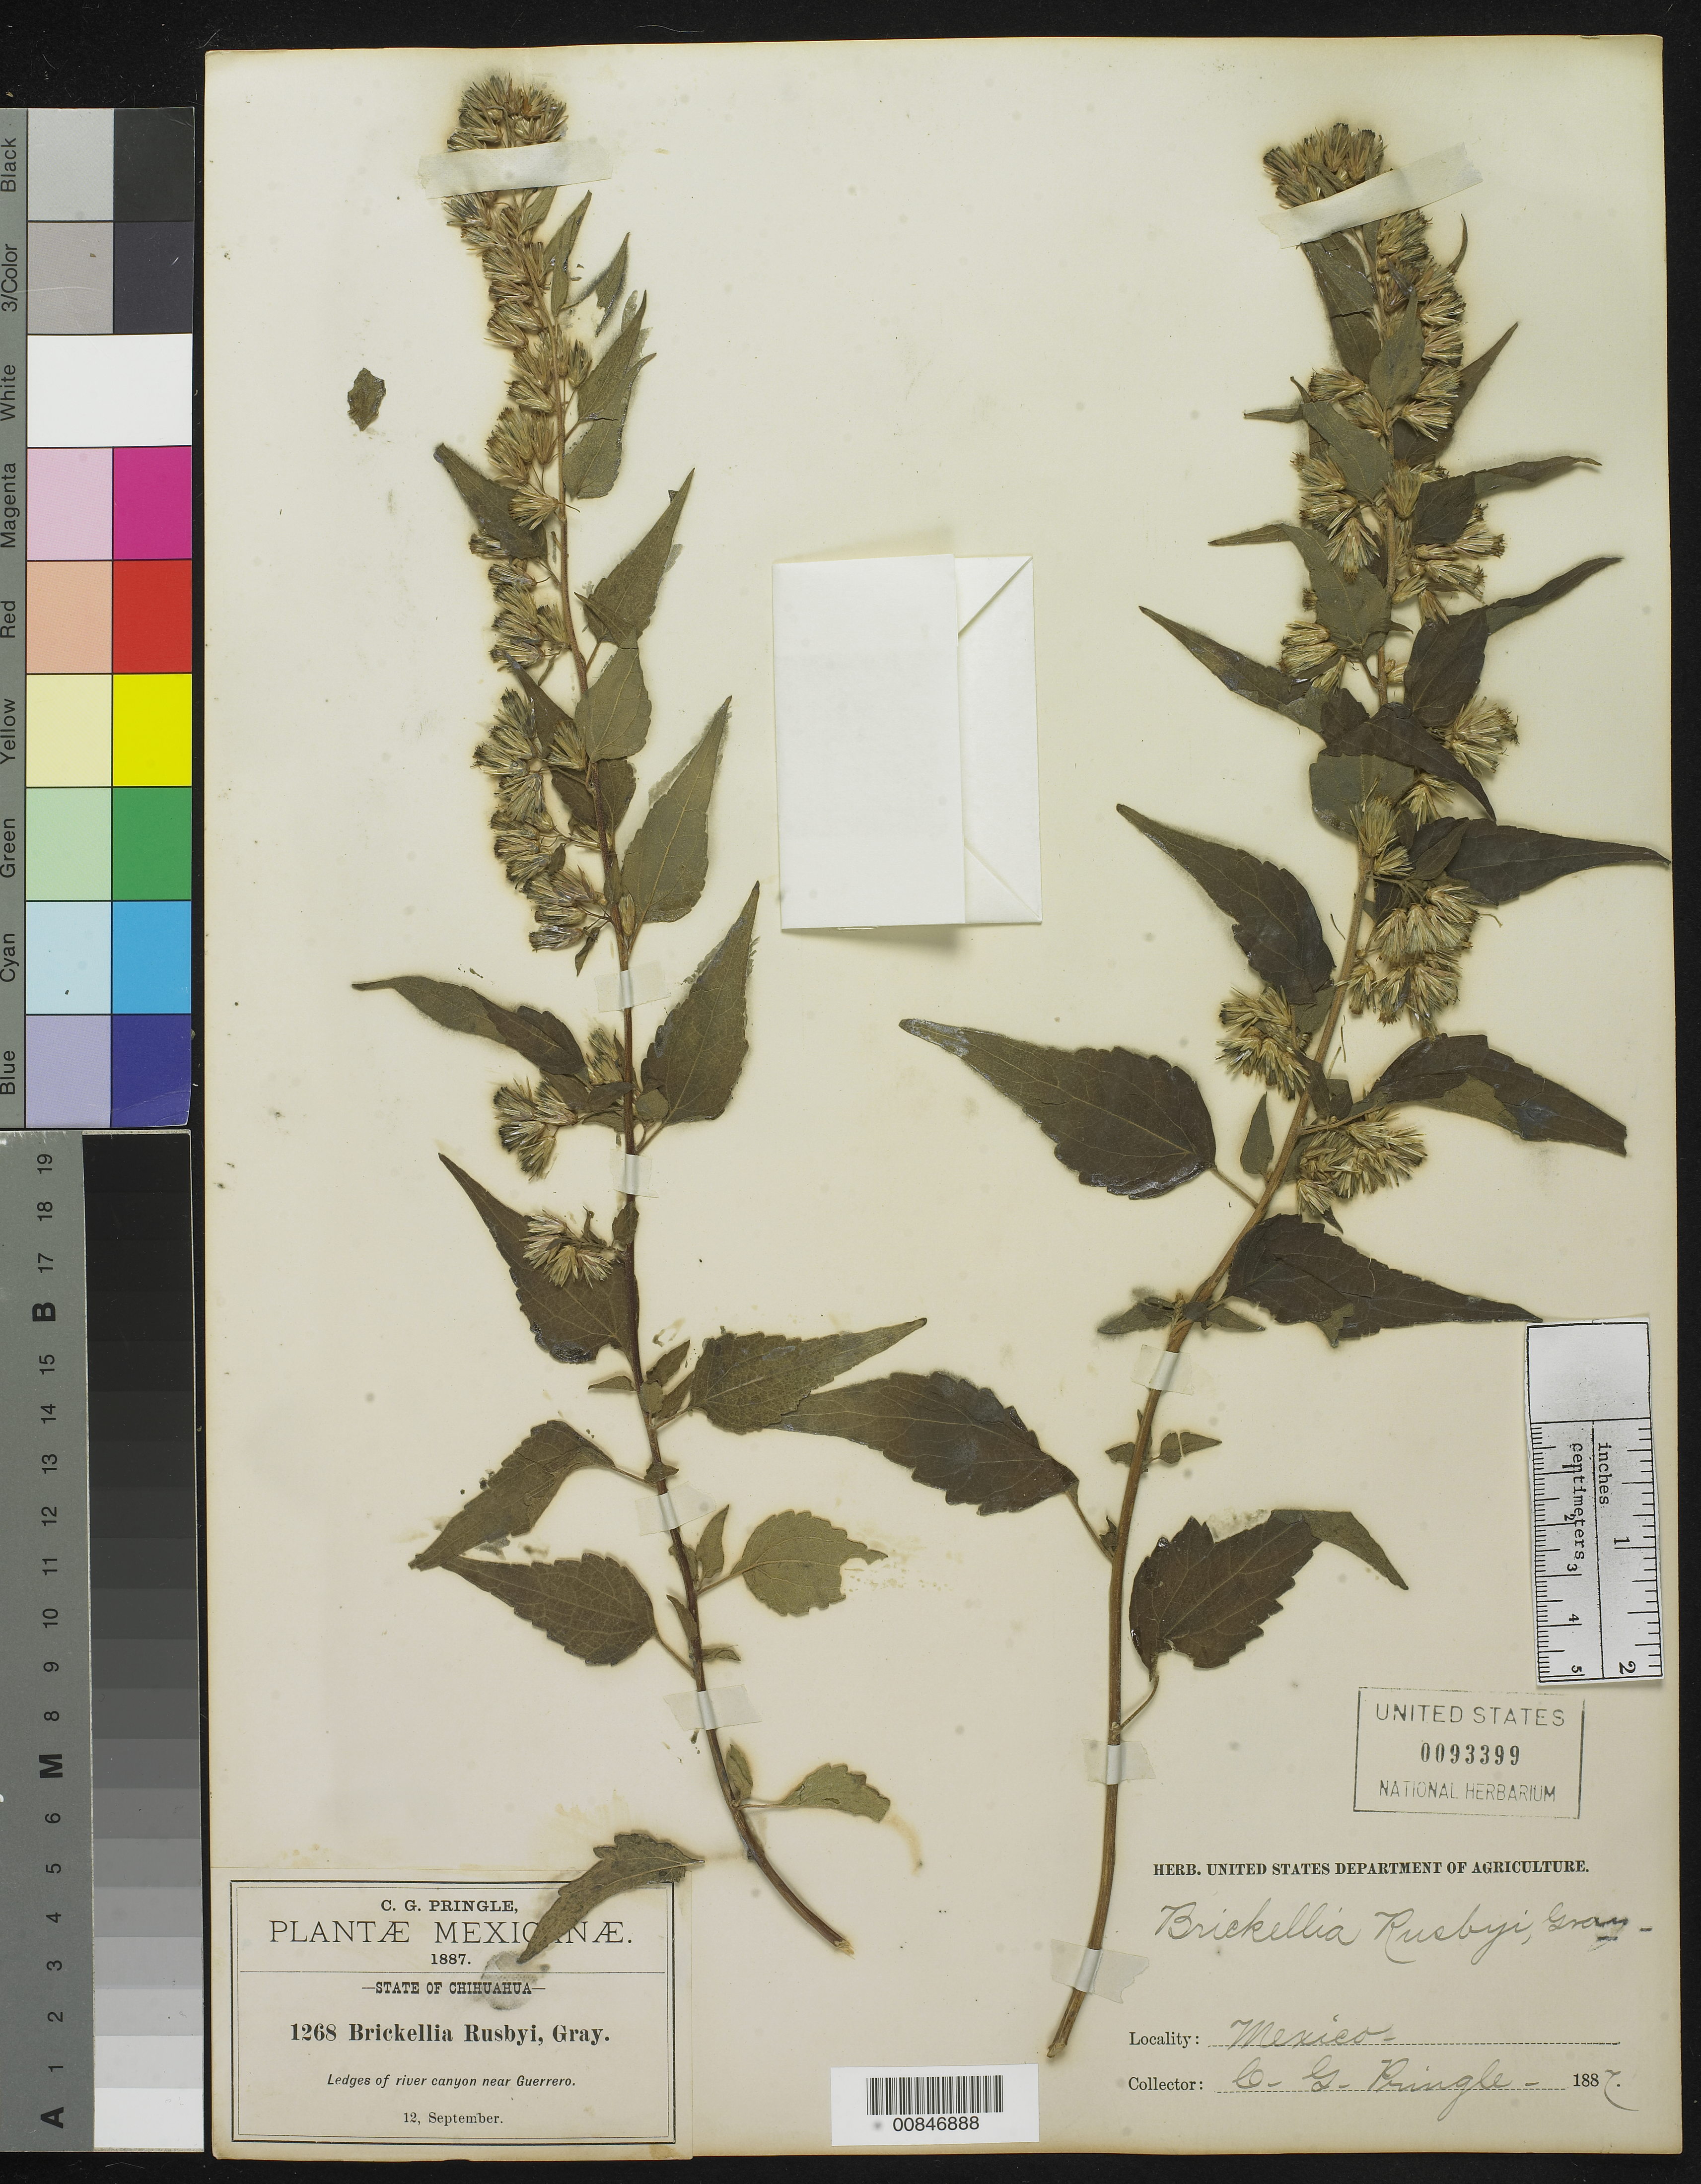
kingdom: Plantae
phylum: Tracheophyta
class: Magnoliopsida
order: Asterales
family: Asteraceae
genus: Brickellia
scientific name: Brickellia rusbyi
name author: A. Gray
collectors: C. G. Pringle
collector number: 1268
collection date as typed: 12 Sep 1887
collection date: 1887-09-12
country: Mexico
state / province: Chihuahua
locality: Near Guerreri, Chihuahua.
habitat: Ledges of river canyon.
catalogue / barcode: US 93399